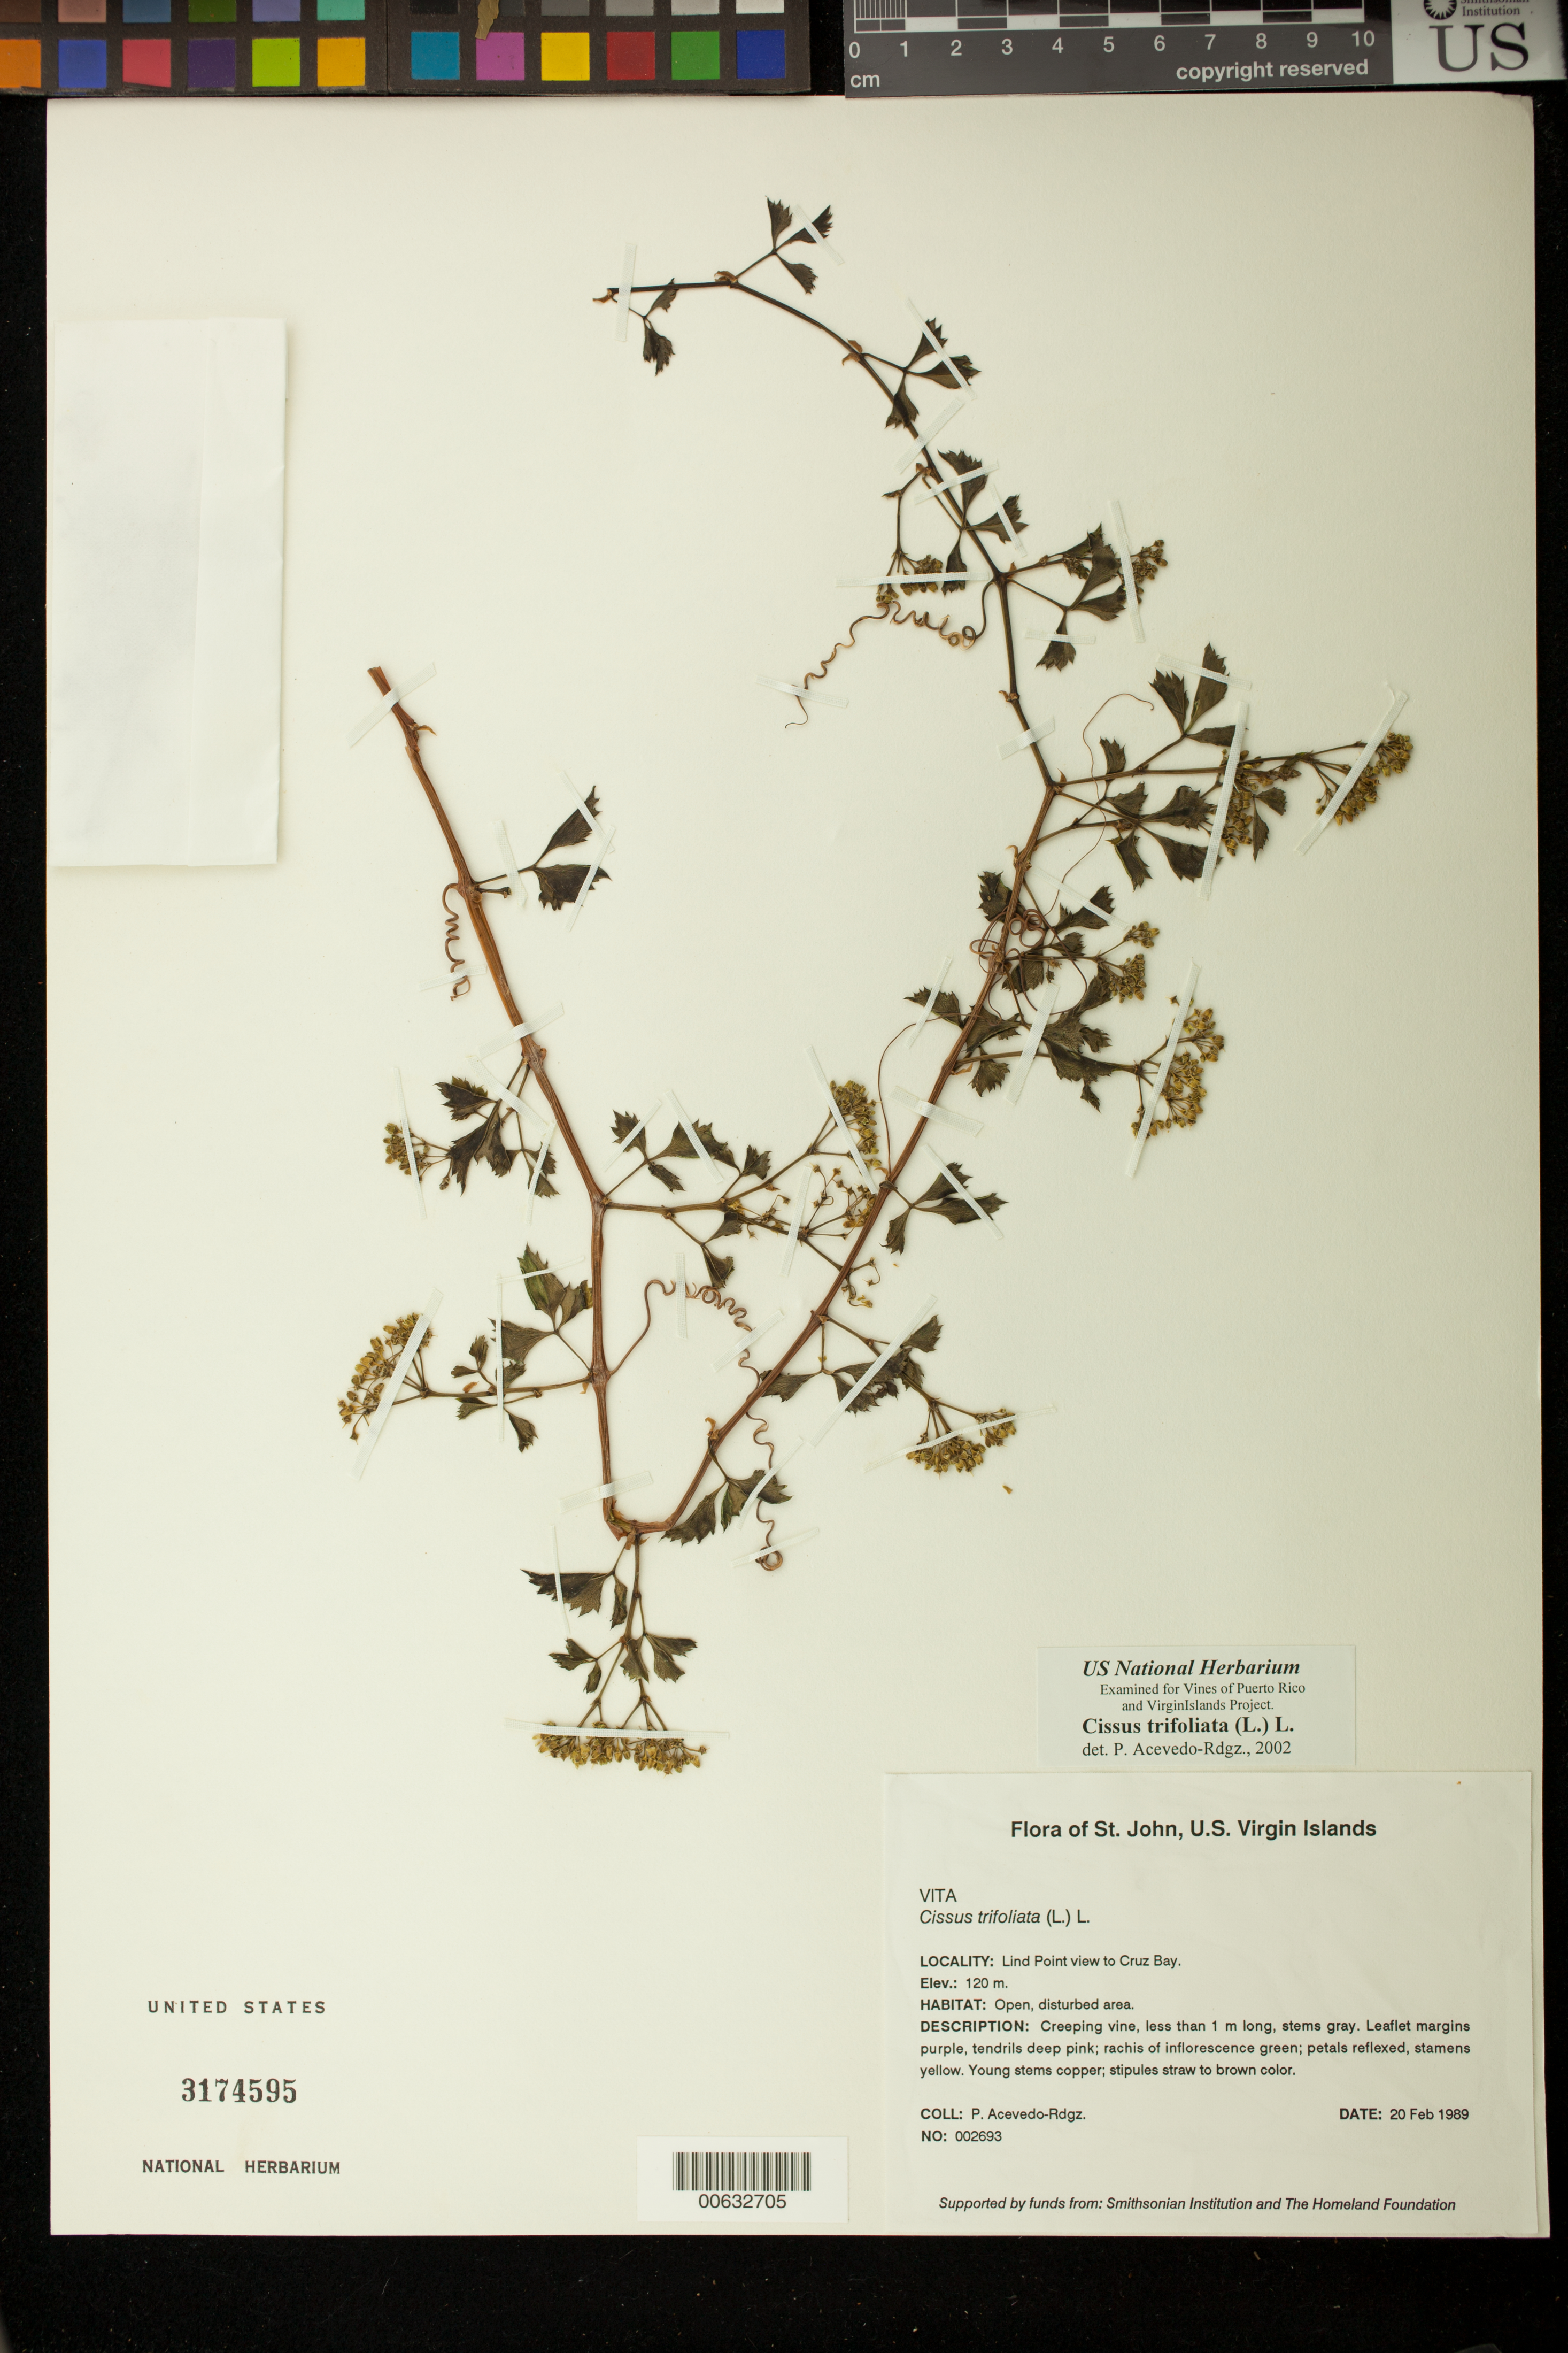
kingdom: Plantae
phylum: Tracheophyta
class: Magnoliopsida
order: Vitales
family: Vitaceae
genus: Cissus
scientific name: Cissus trifoliata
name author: (L.) L.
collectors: P. Acevedo-Rodr.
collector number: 2693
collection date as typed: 20 Feb 1989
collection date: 1989-02-20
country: U.S. Virgin Islands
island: St. John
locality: Lind point, view to Cruz Bay.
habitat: Dry secondary, open disturbed area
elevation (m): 120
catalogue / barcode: US 3174595